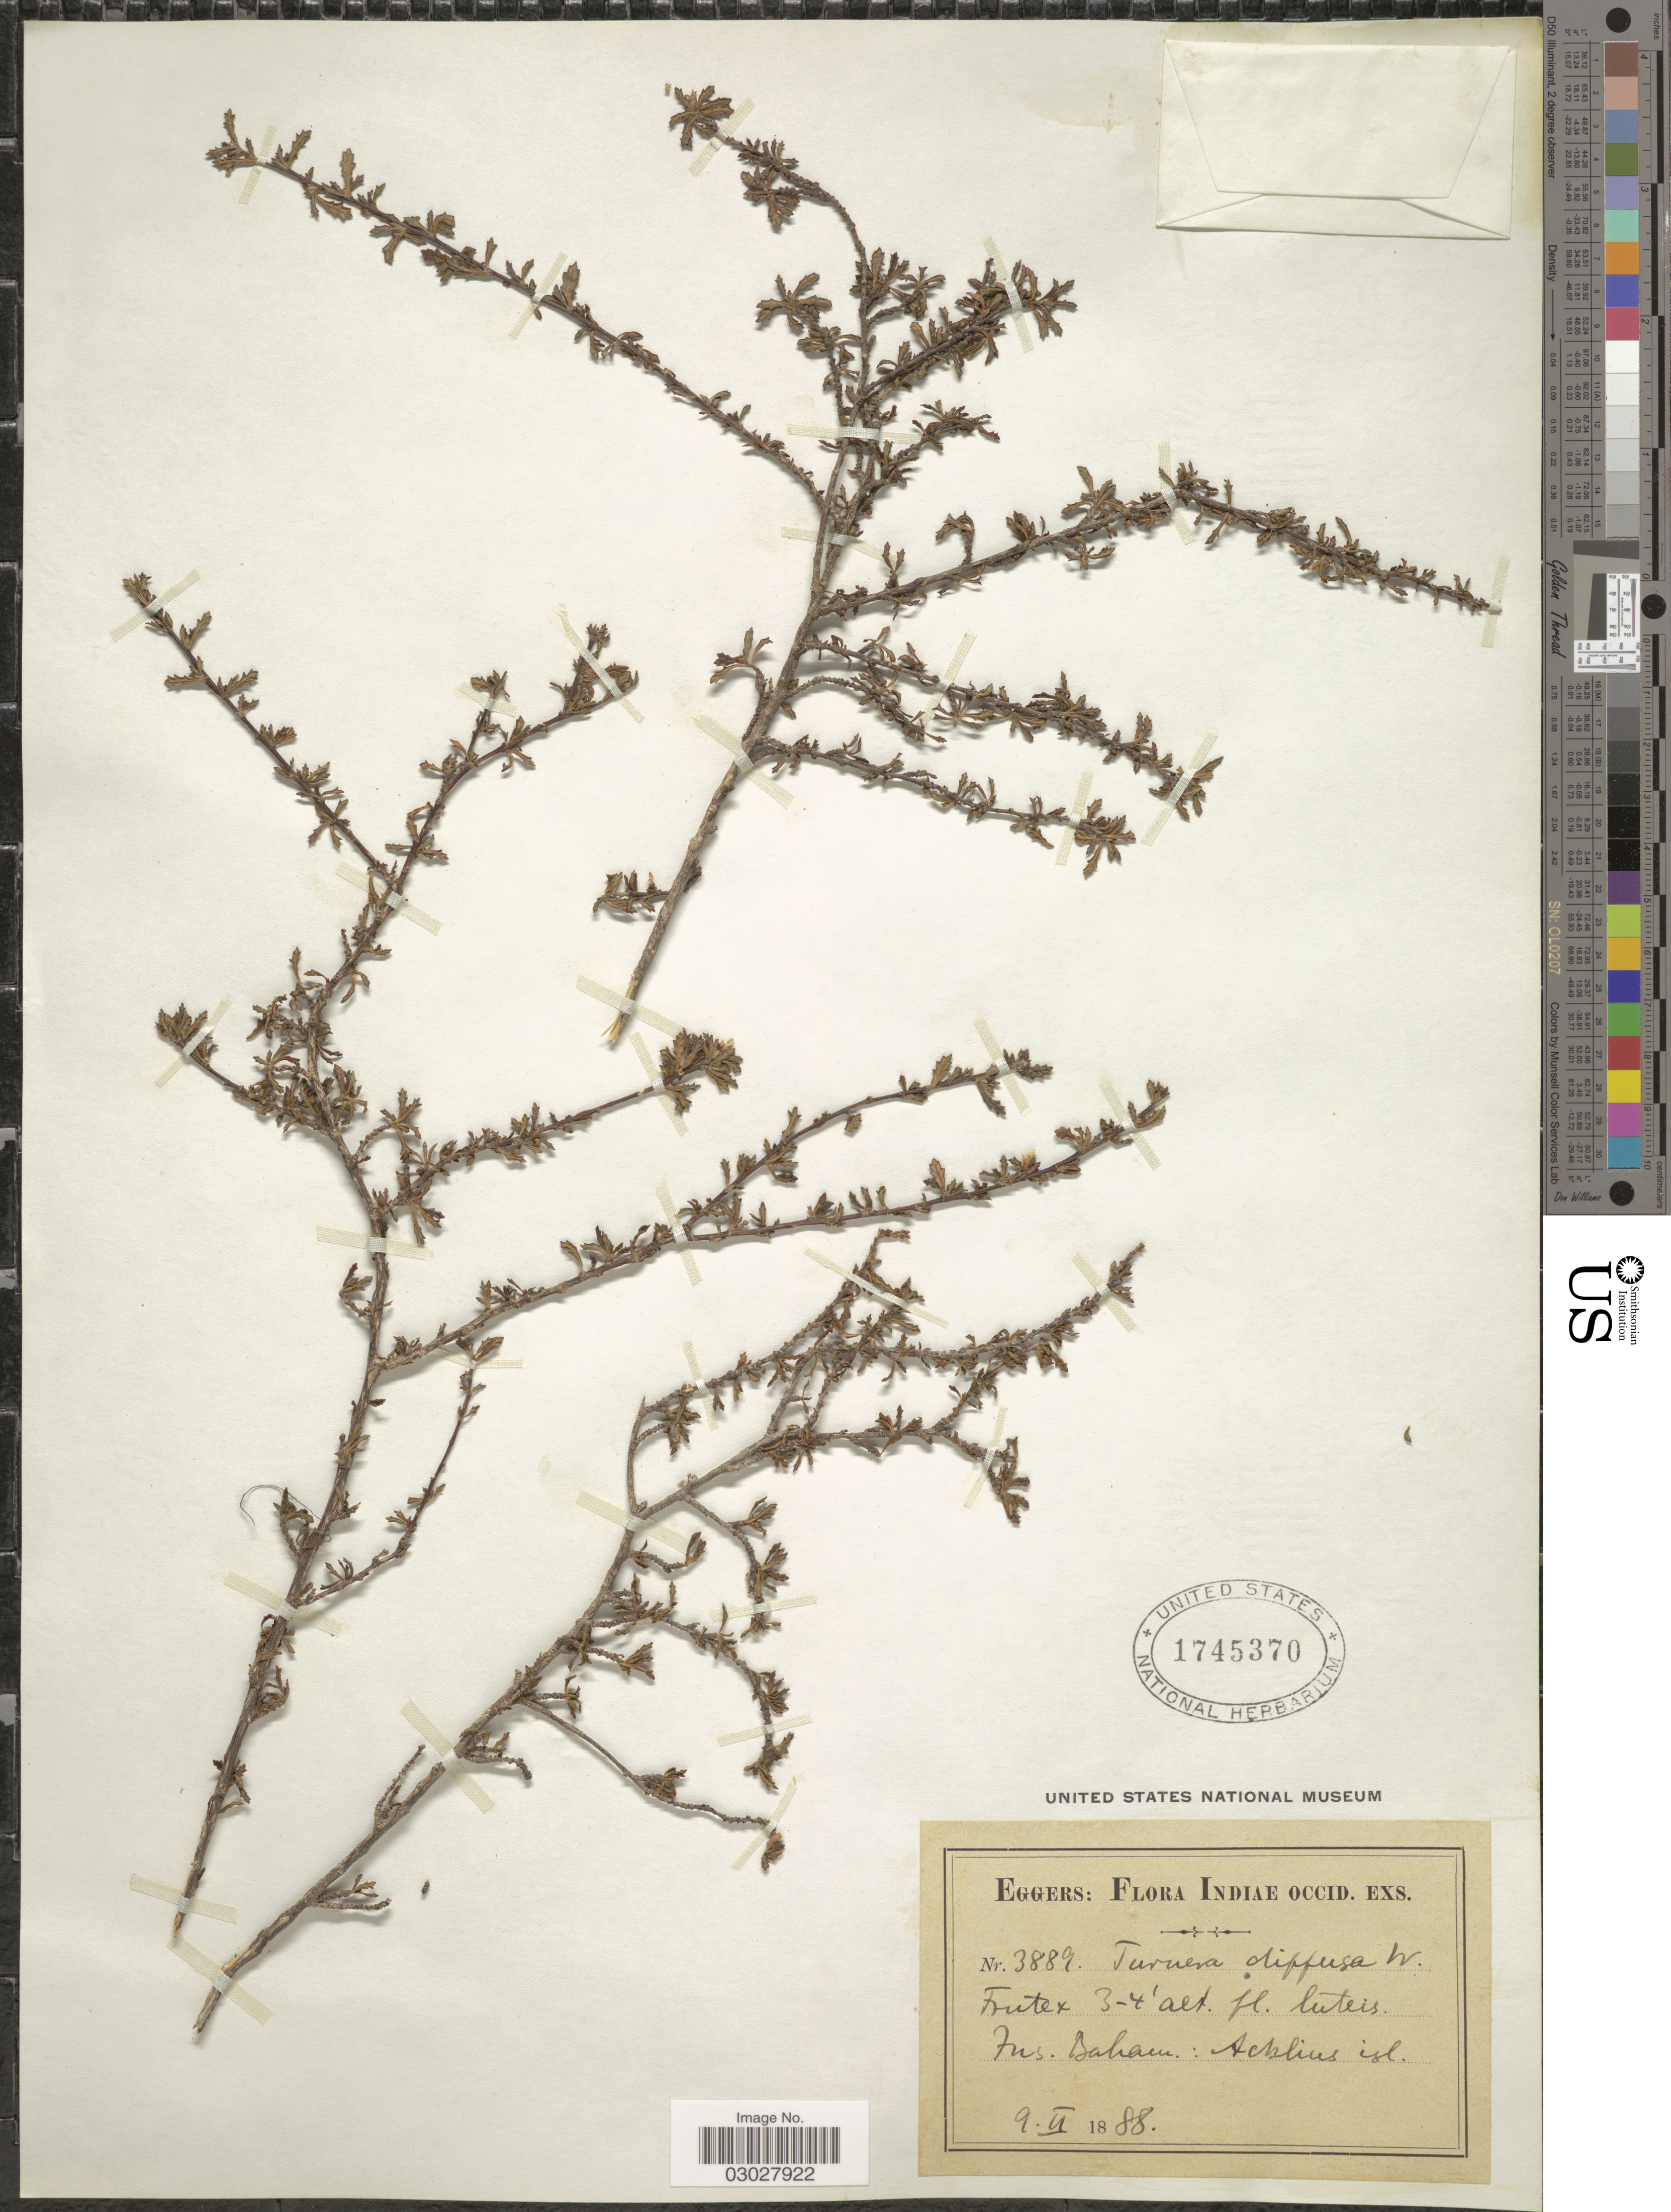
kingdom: Plantae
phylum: Tracheophyta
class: Magnoliopsida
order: Malpighiales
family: Turneraceae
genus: Turnera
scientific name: Turnera diffusa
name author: Willd. ex Schult.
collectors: -. Eggers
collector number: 3889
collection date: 1888-02-09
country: Bahamas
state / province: Acklins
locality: Indiae occid. Acklins isl.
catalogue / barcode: US 1745370